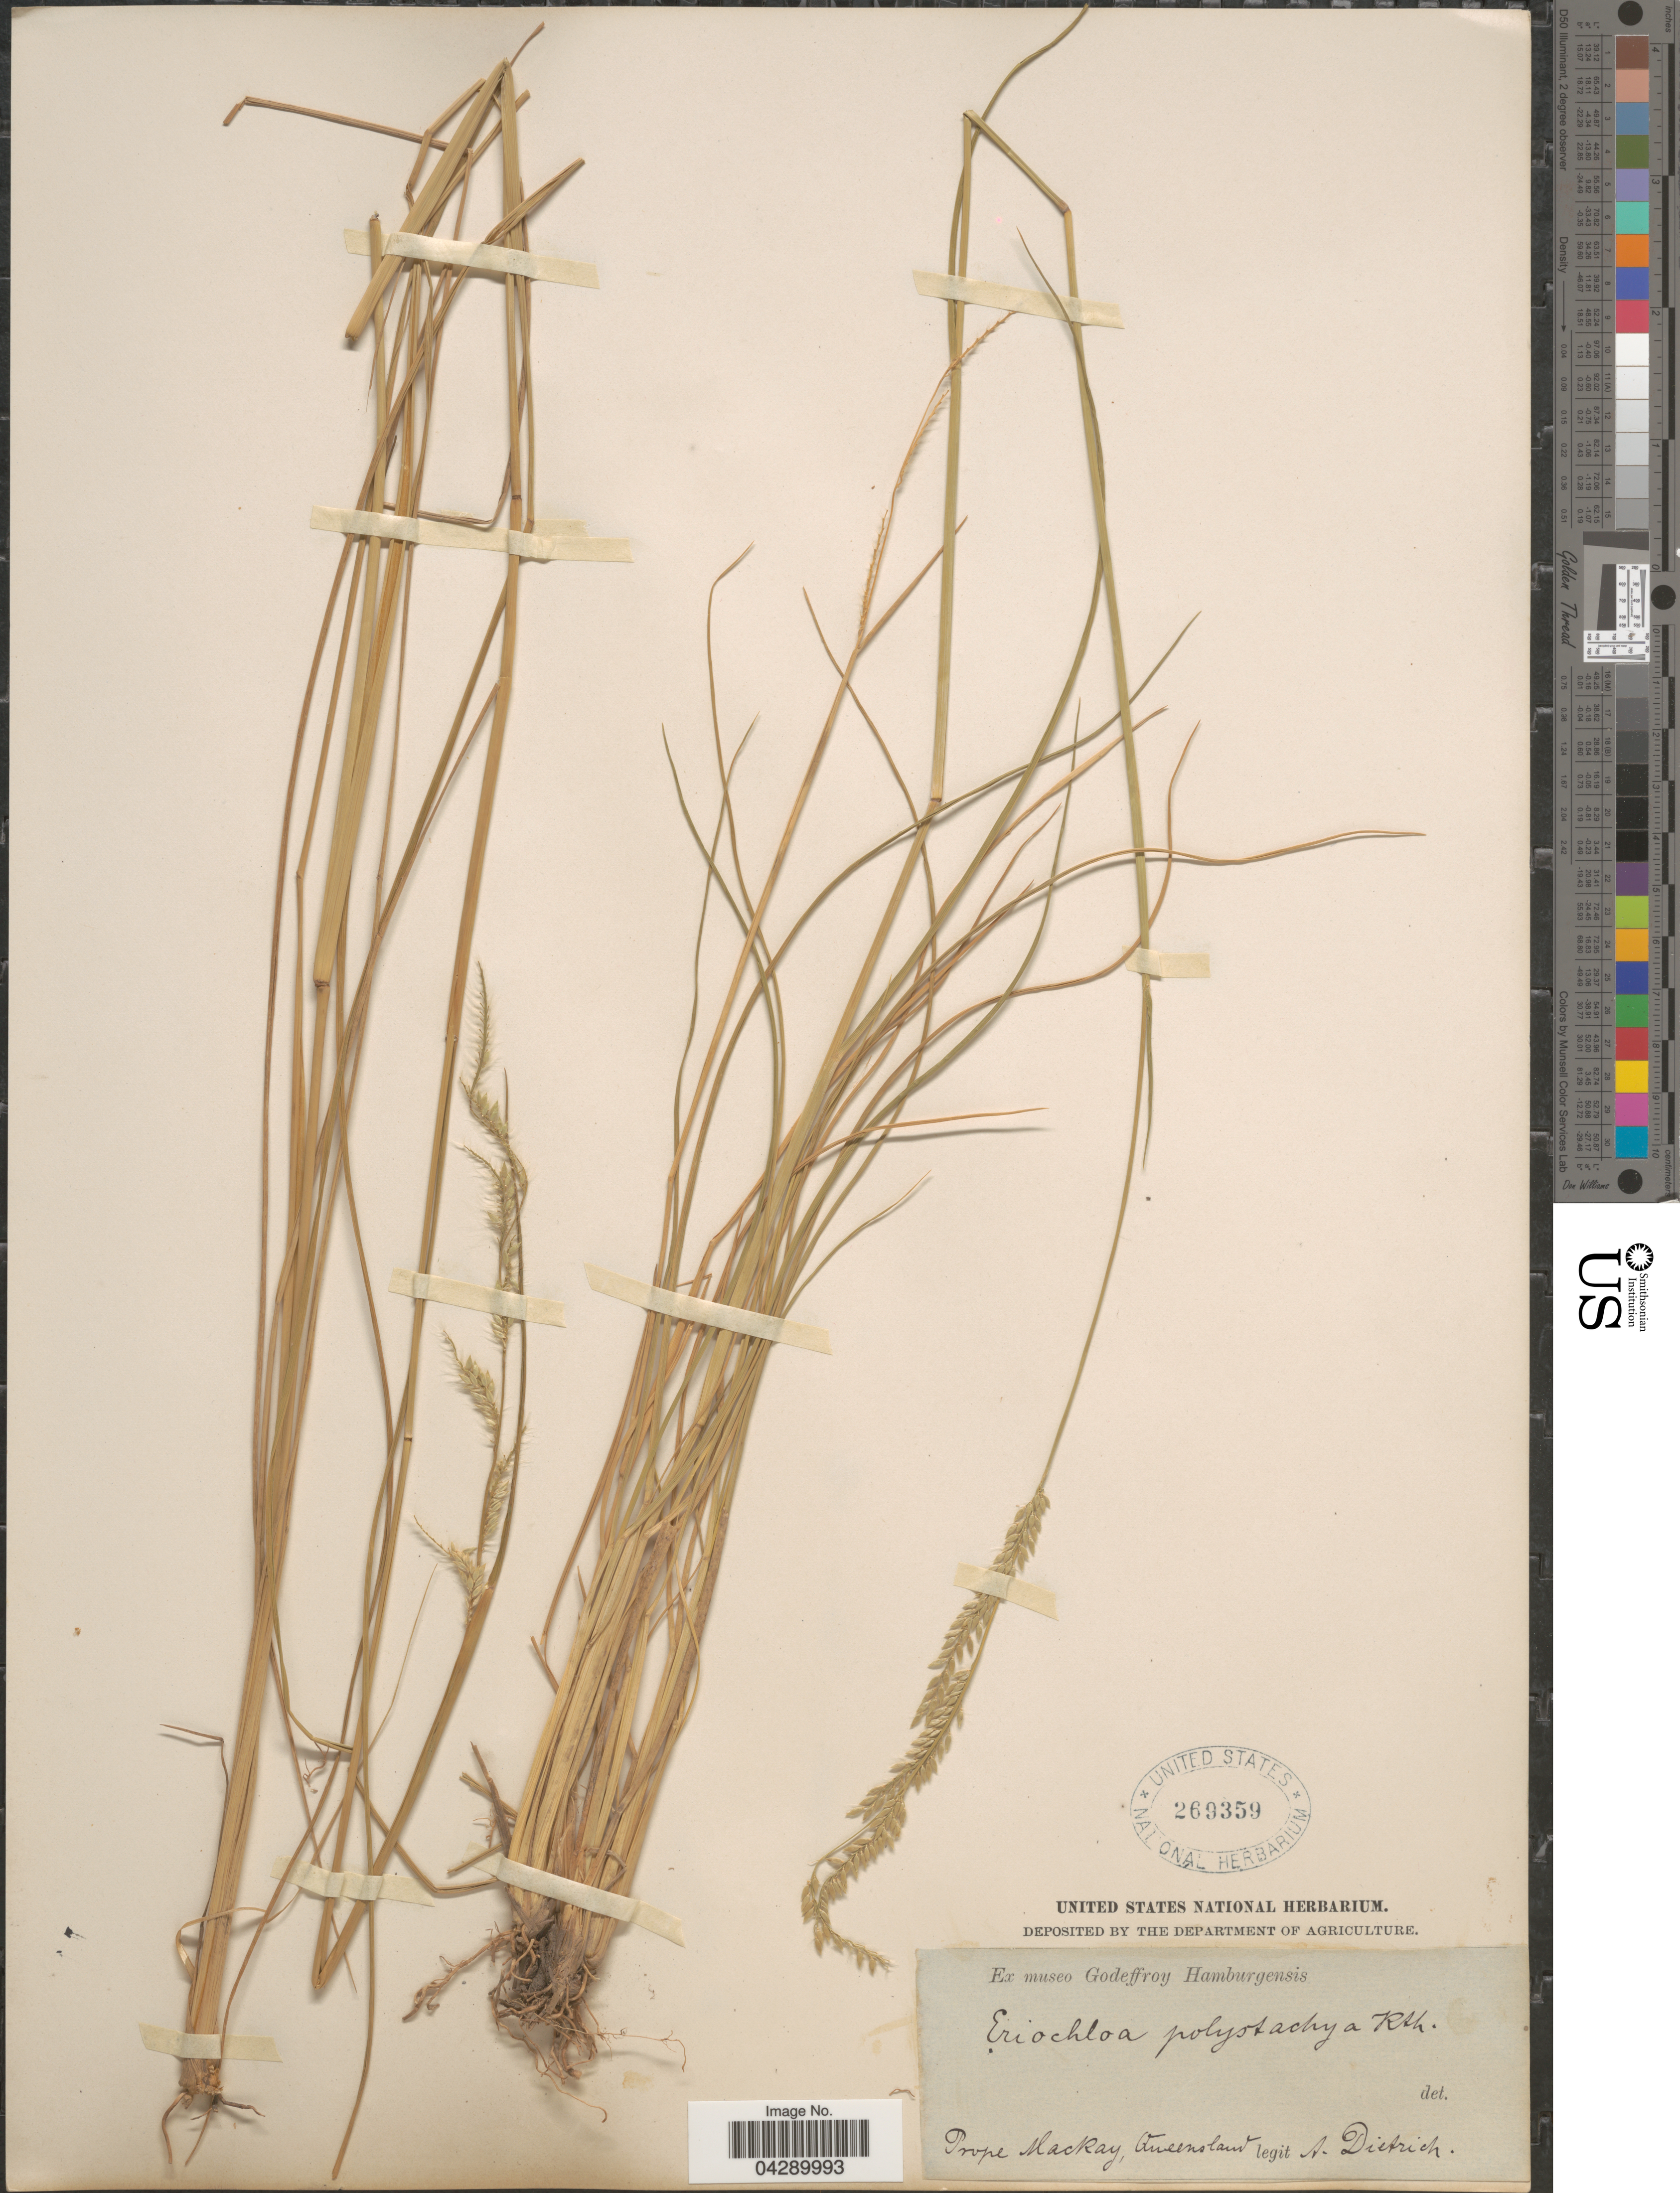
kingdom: Plantae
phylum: Tracheophyta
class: Liliopsida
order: Poales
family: Poaceae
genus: Eriochloa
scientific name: Eriochloa punctata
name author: (L.) Desv. ex Ham.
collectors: A. G. Dietrich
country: Australia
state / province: Queensland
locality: Prope Mackay.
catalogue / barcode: US 269359